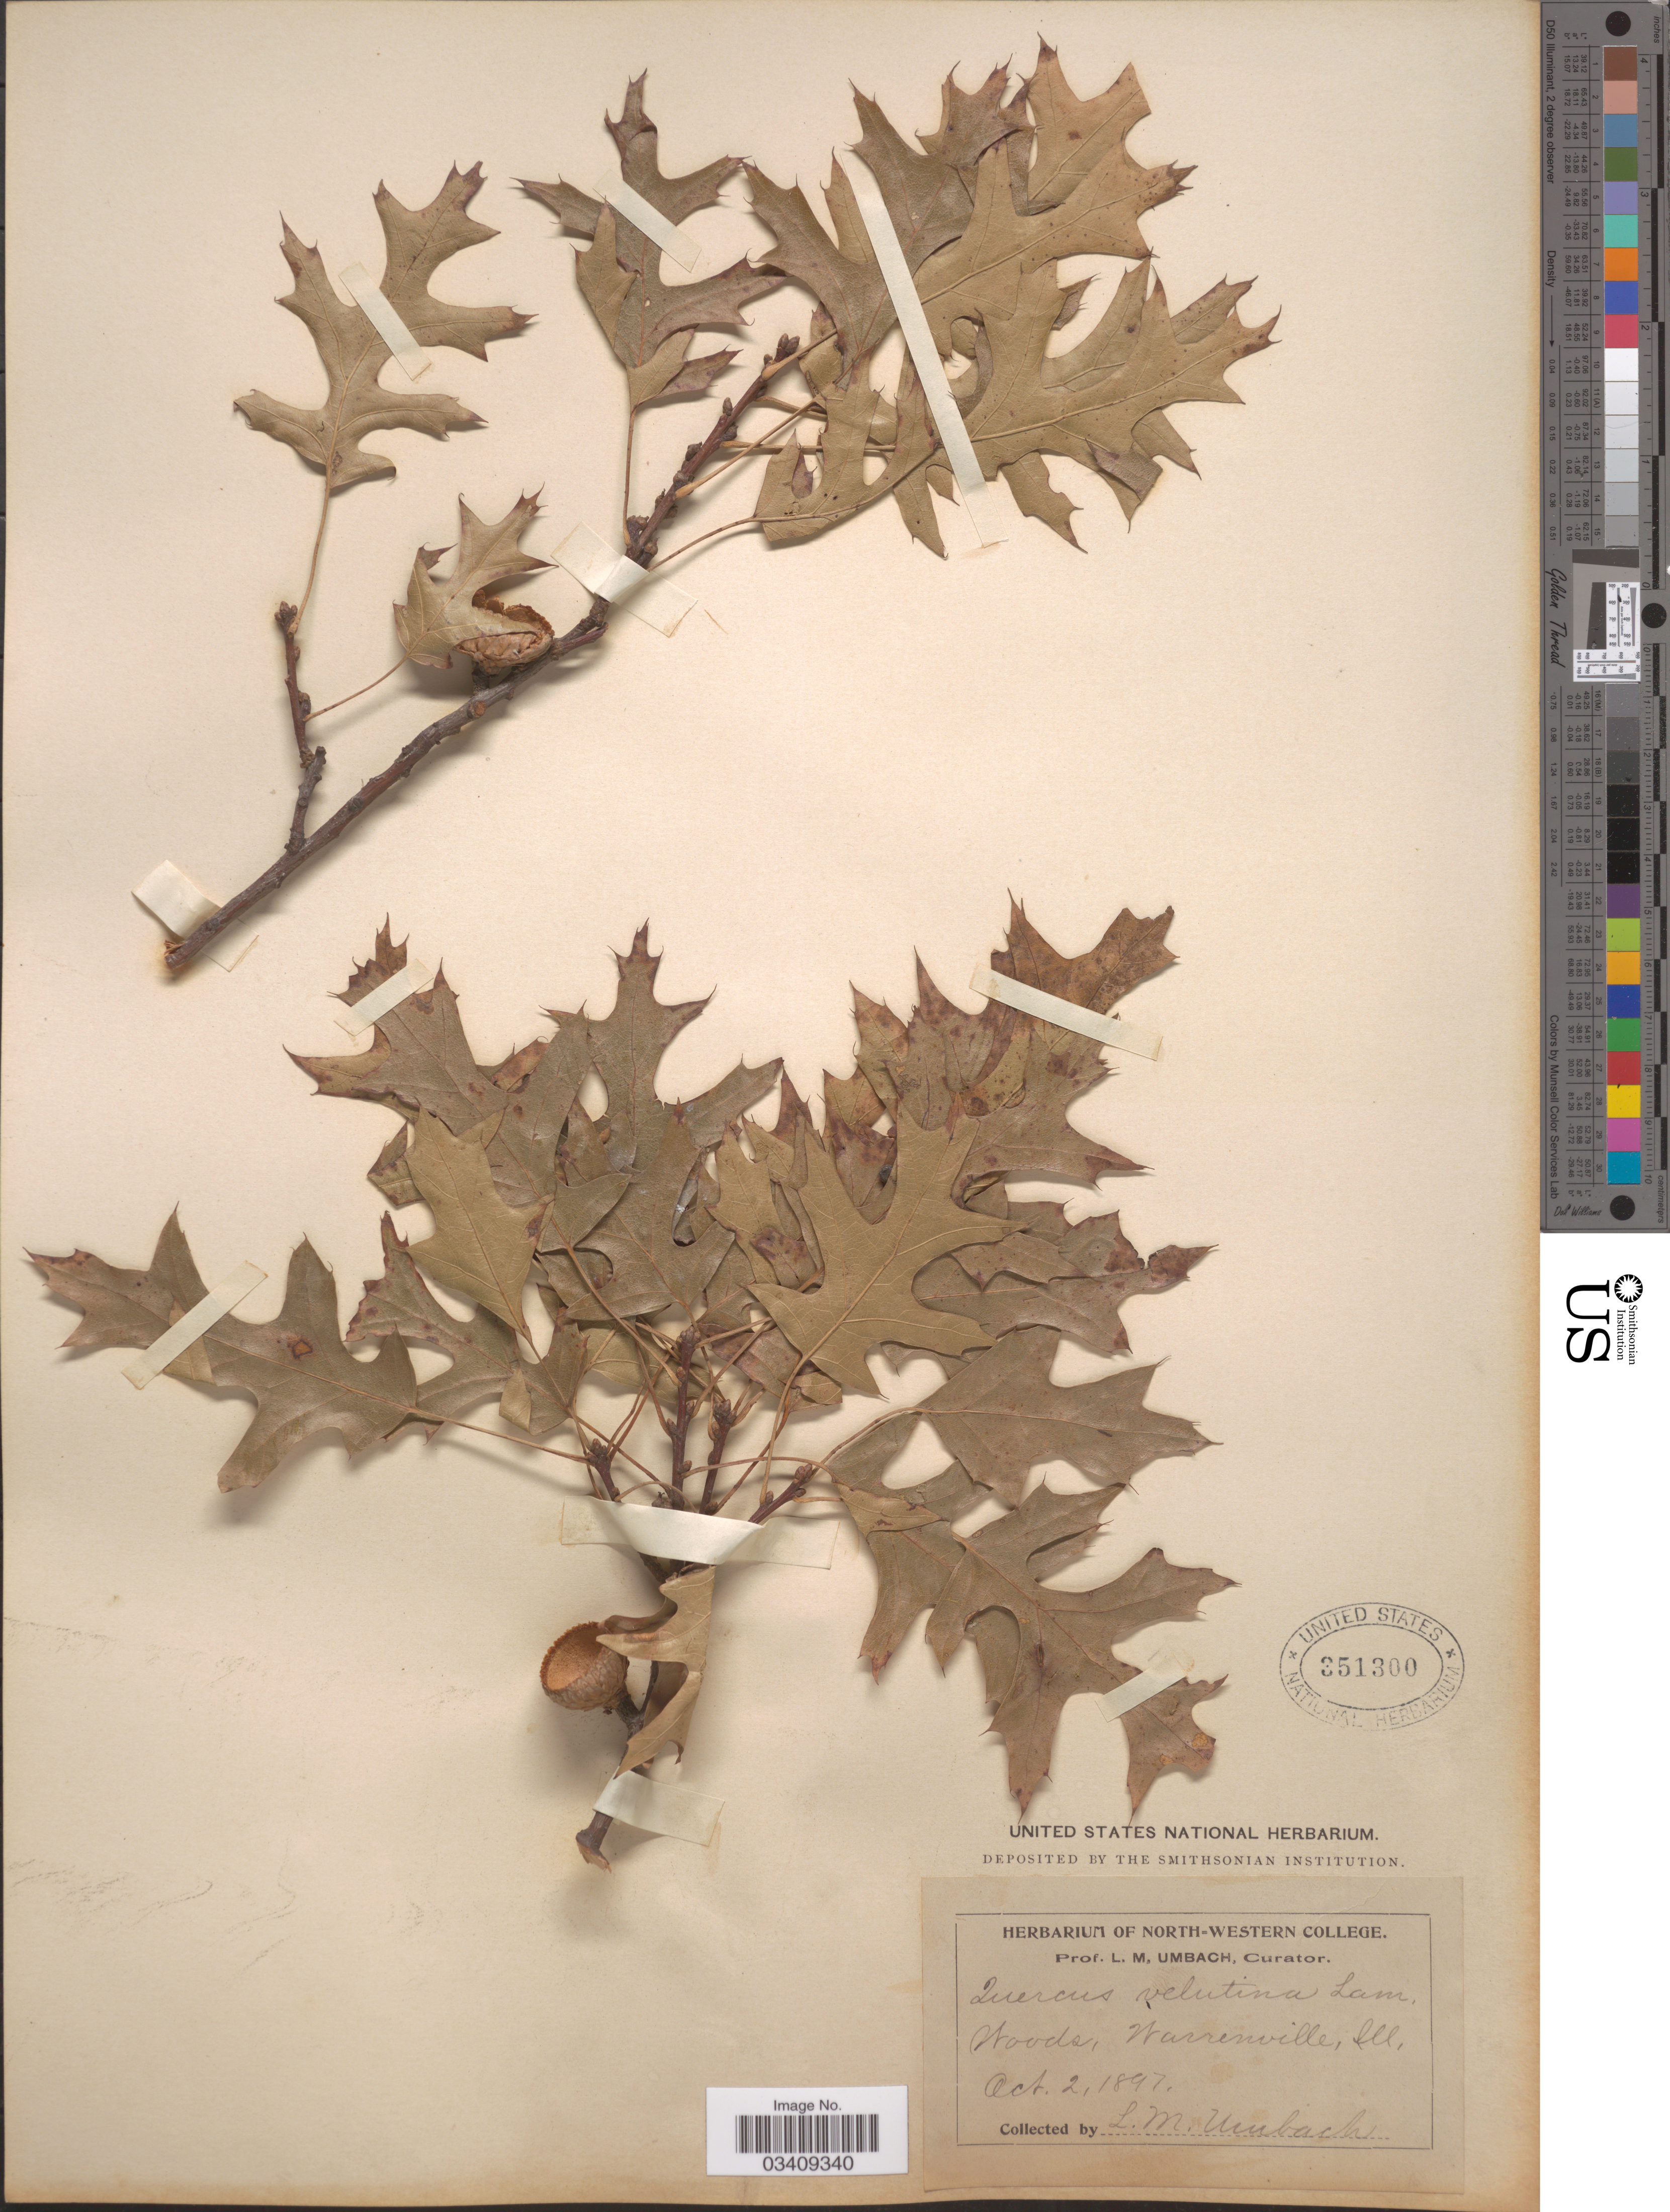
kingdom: Plantae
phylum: Tracheophyta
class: Magnoliopsida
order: Fagales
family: Fagaceae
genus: Quercus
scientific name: Quercus velutina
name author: Lam.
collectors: L. M. Umbach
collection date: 1897-10-02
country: United States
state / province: Illinois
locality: Woods, Warrenville.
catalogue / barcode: US 351300